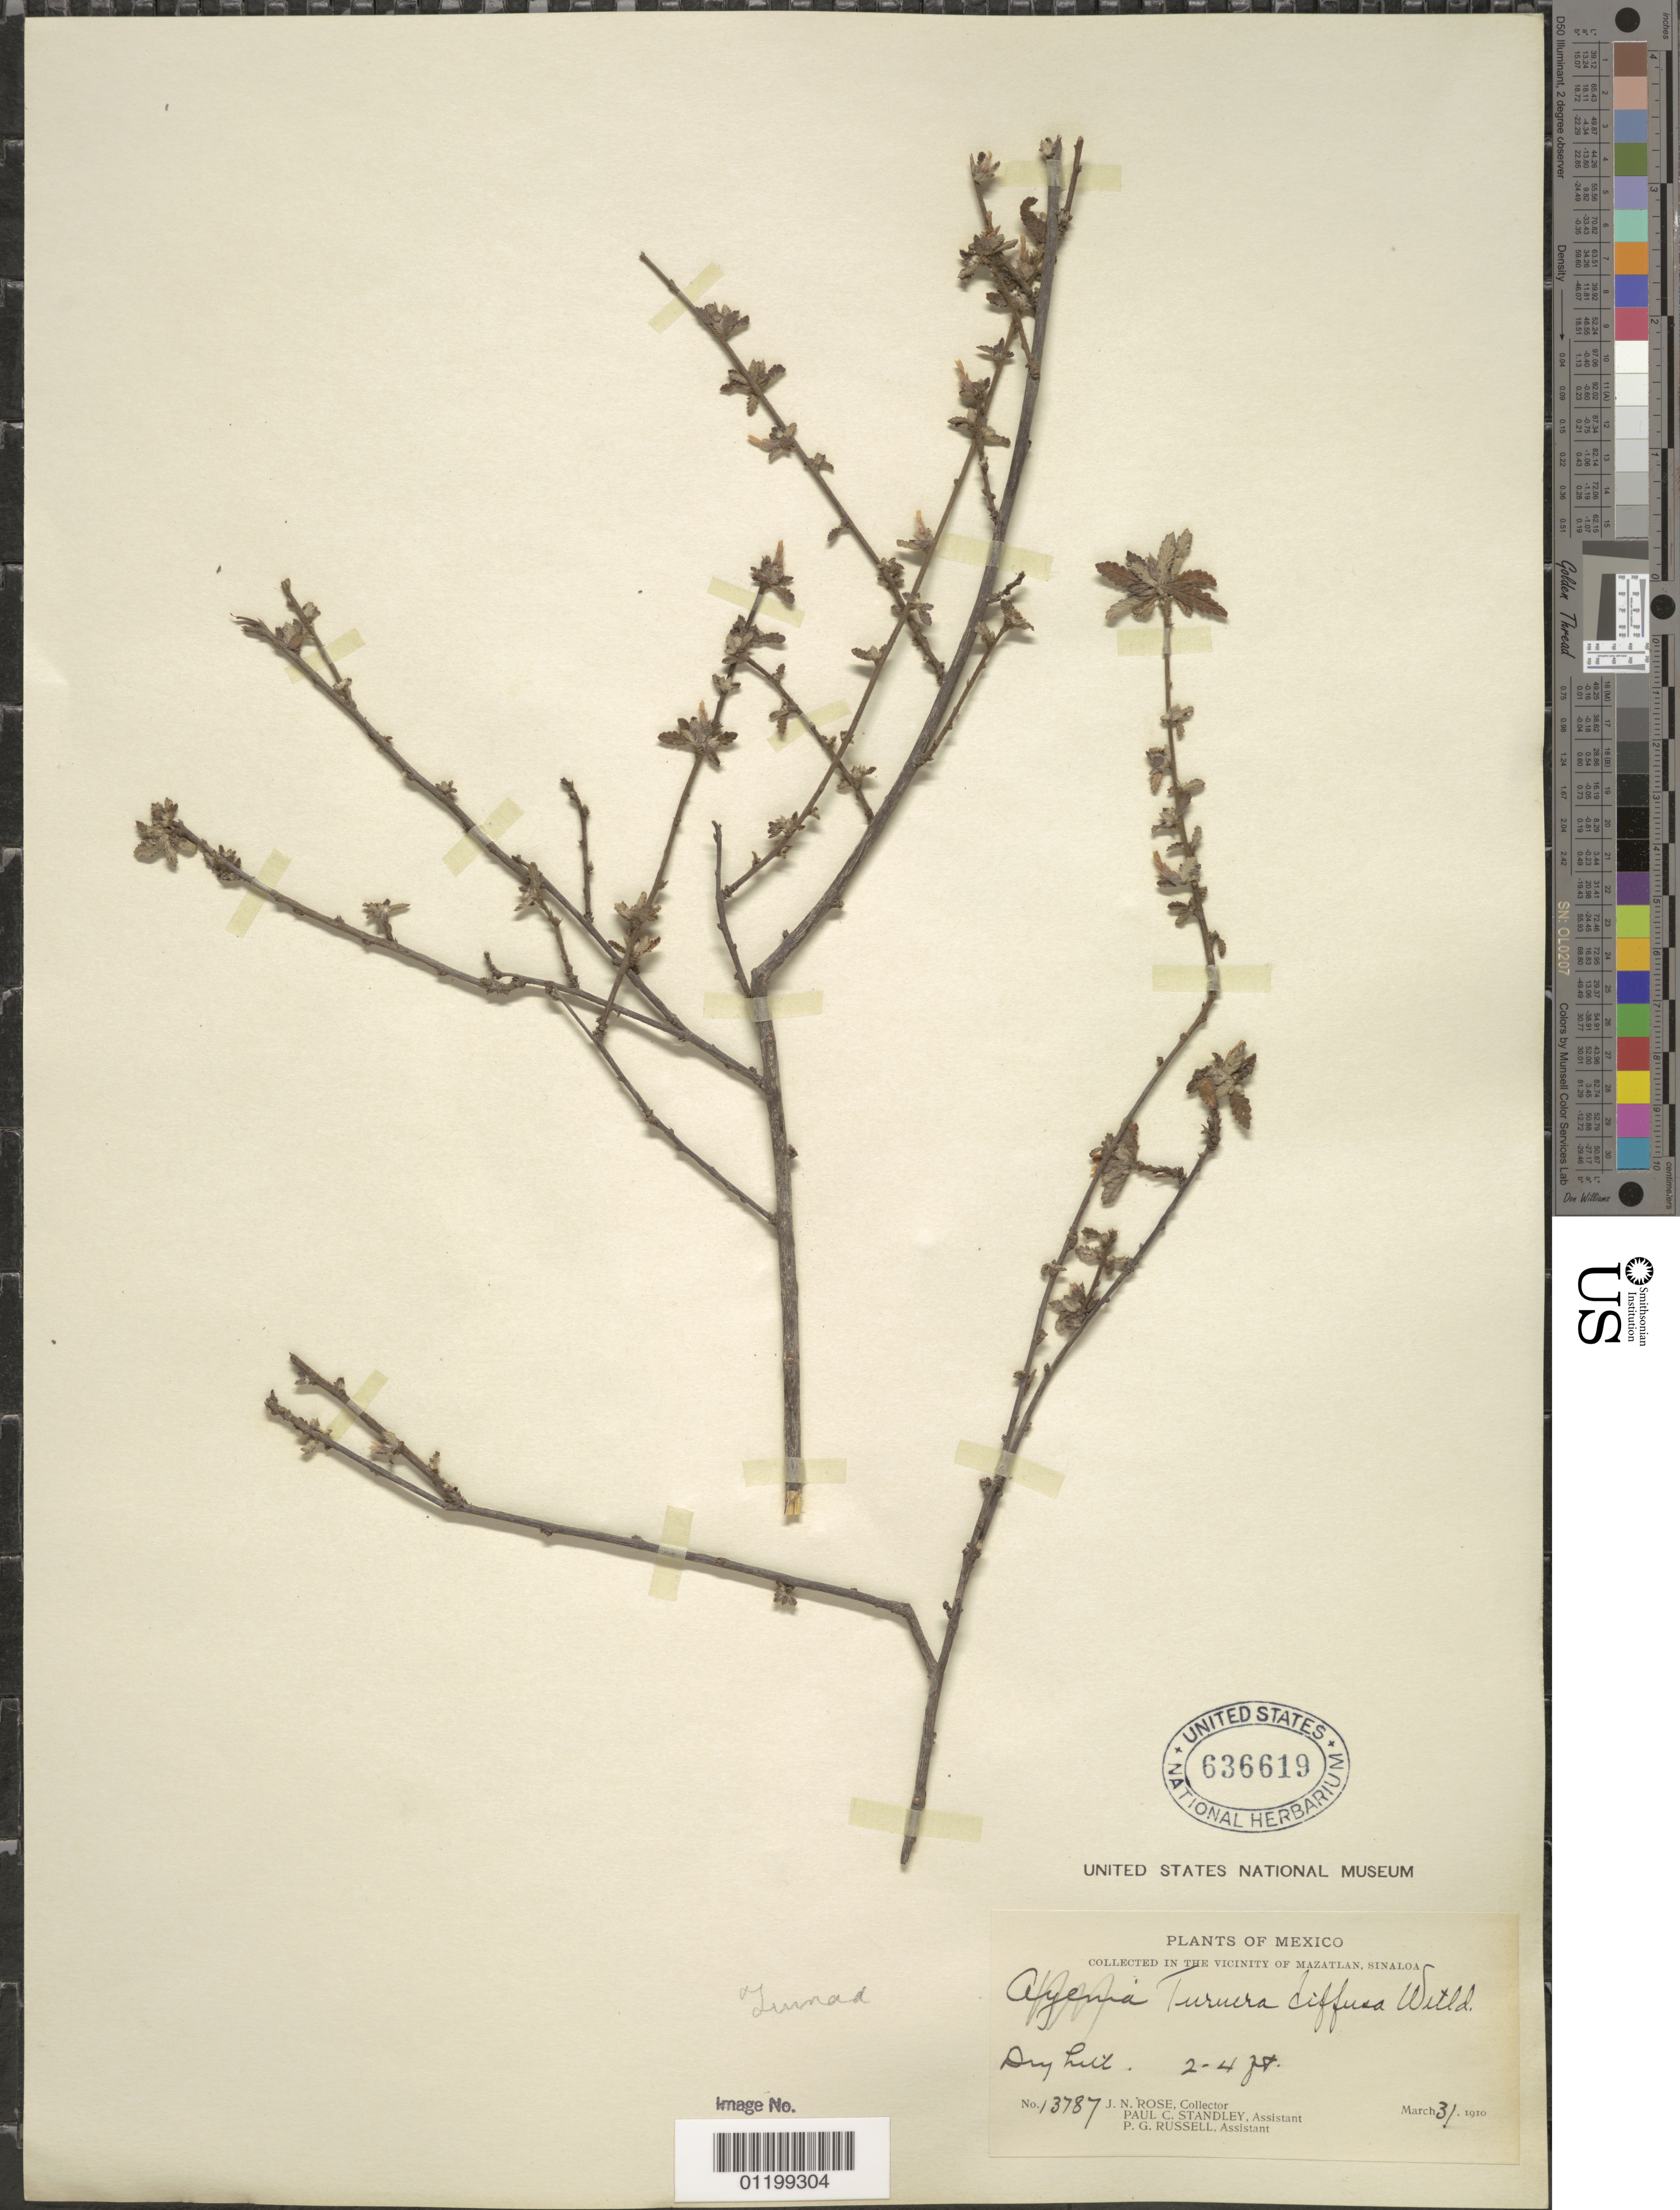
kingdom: Plantae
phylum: Tracheophyta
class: Magnoliopsida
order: Malpighiales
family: Turneraceae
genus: Turnera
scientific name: Turnera diffusa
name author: Willd. ex Schult.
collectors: J. N. Rose, P. C. Standley & P. G. Russell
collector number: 13787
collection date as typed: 31 Mar 1910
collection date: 1910-03-31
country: Mexico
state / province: Sinaloa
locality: In the vicinity of Mazatlán, Sinaloa.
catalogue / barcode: US 636619